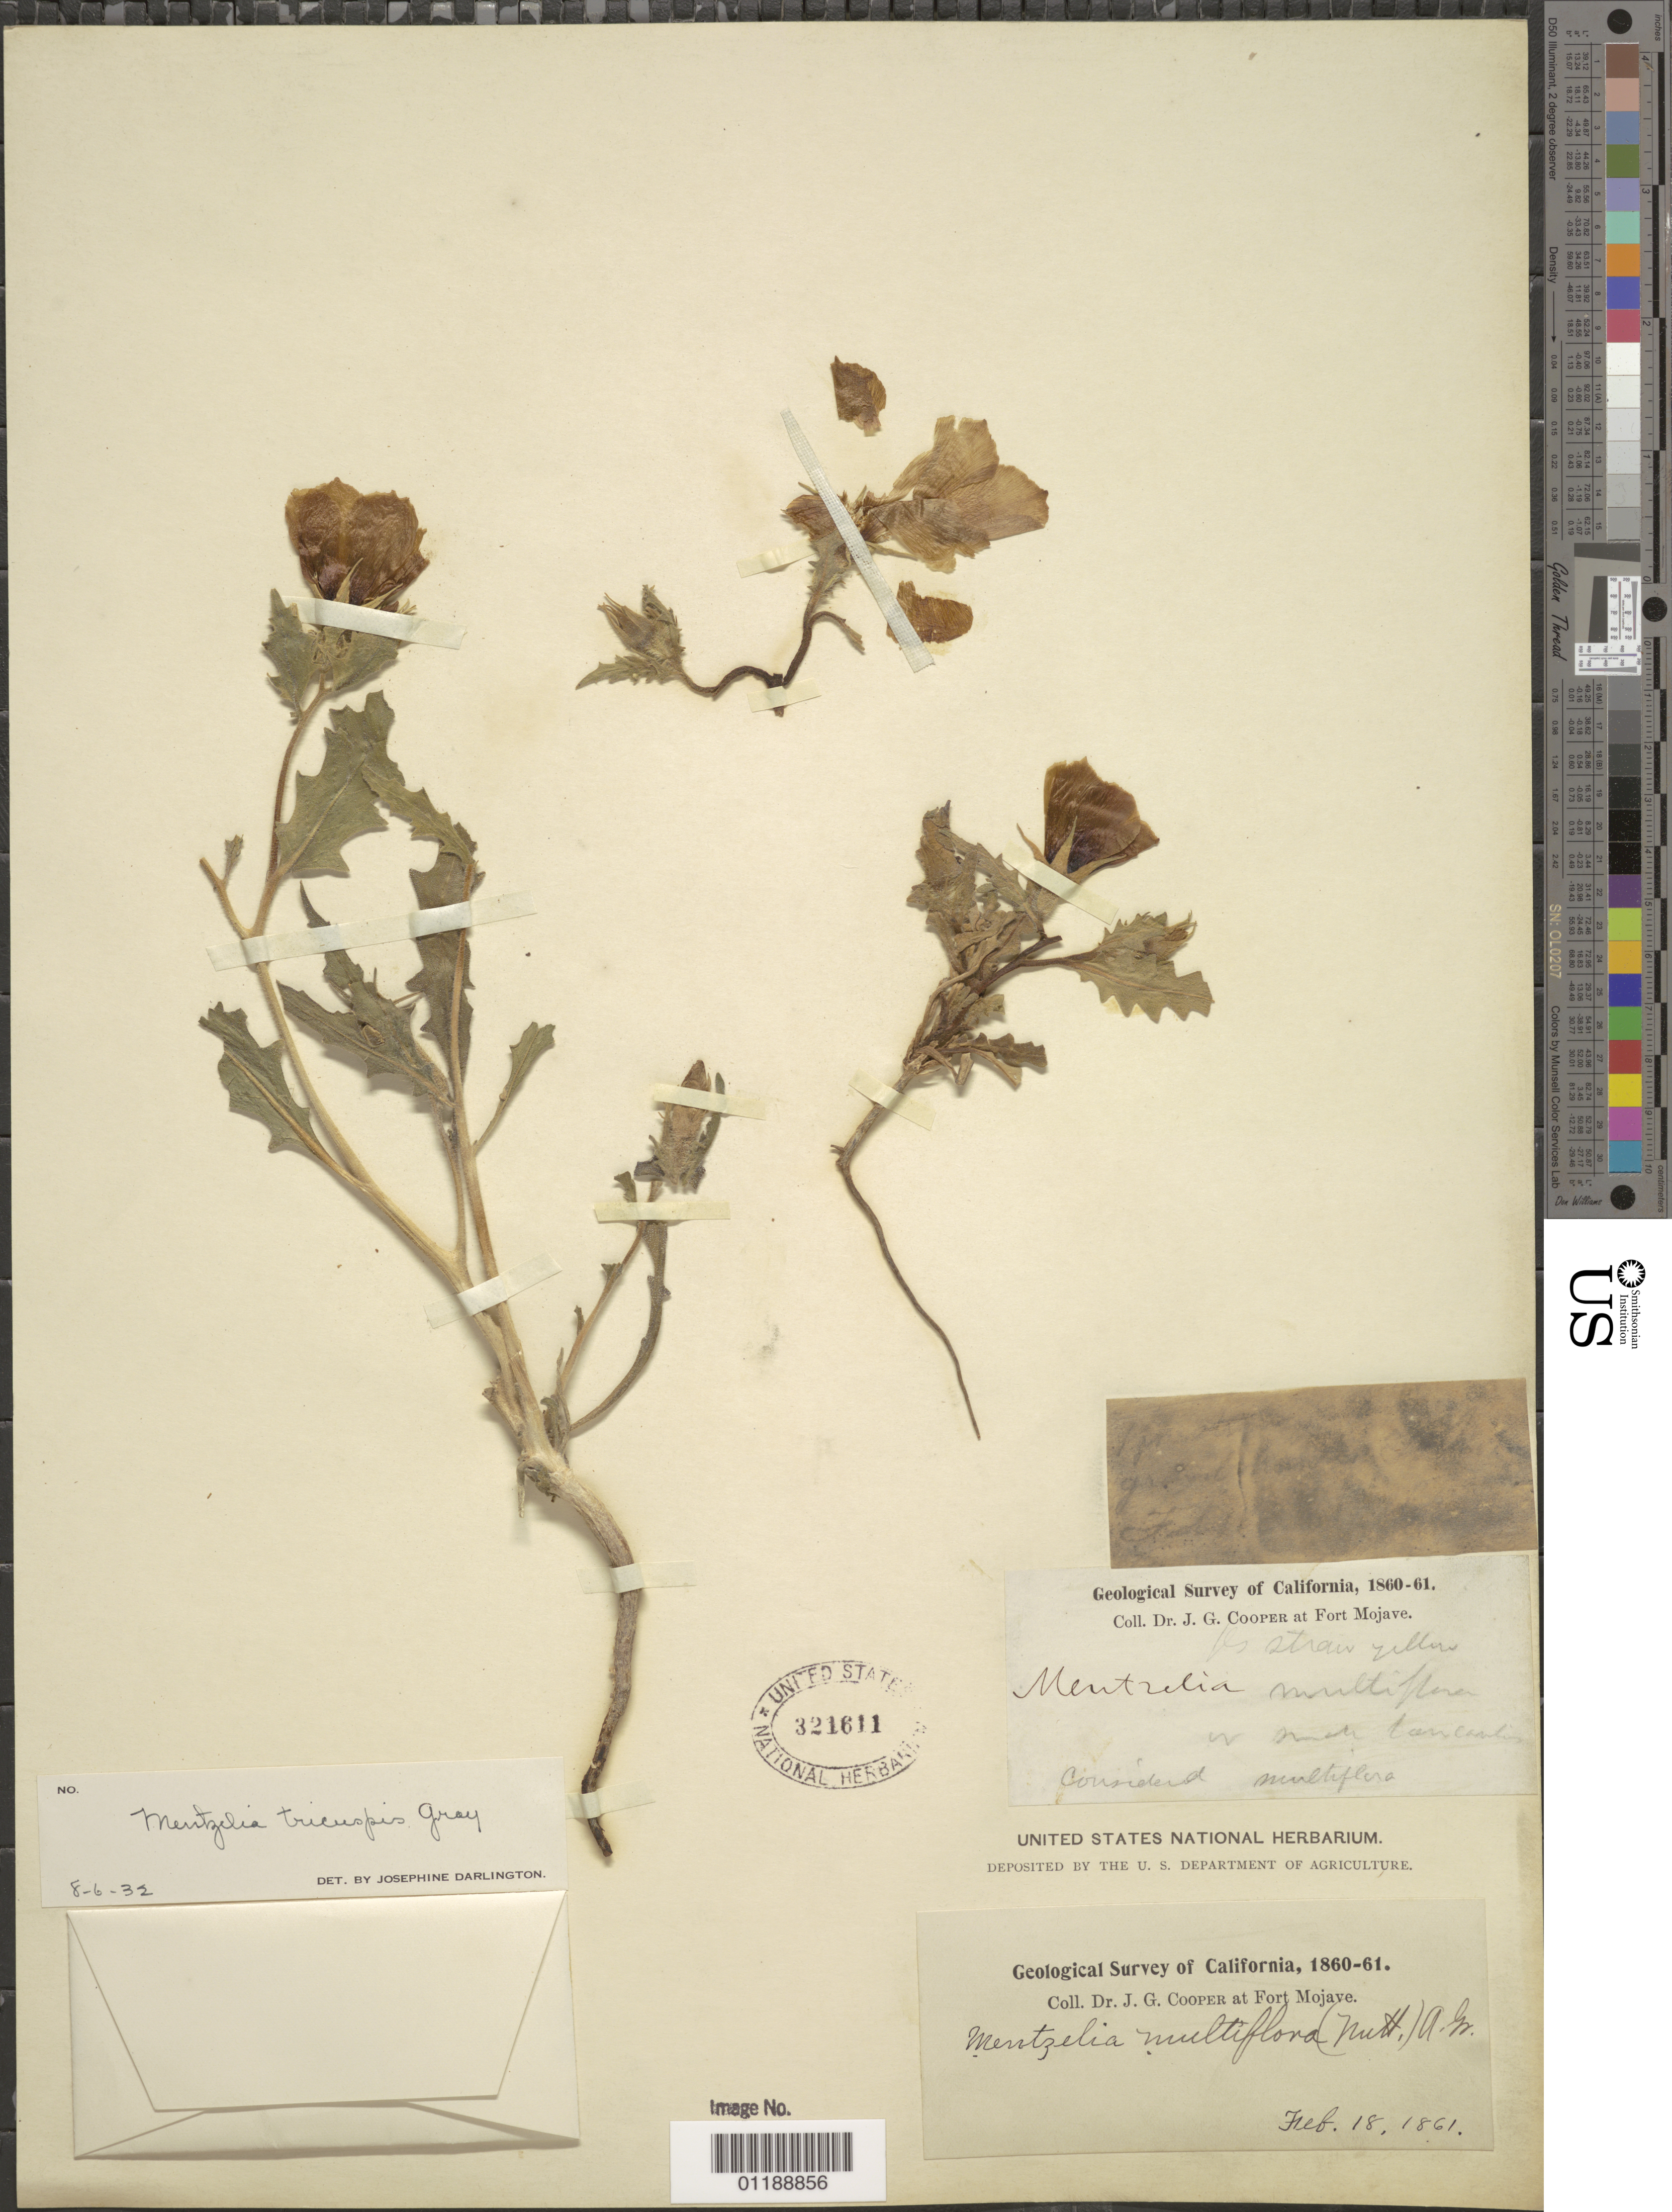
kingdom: Plantae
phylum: Tracheophyta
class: Magnoliopsida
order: Cornales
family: Loasaceae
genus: Mentzelia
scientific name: Mentzelia tricuspis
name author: A. Gray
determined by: Darlington, J.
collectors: J. G. Cooper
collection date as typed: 18 Feb 1861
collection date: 1861-02-18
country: United States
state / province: California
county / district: San Bernardino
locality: Fort Mojave.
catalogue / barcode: US 321611